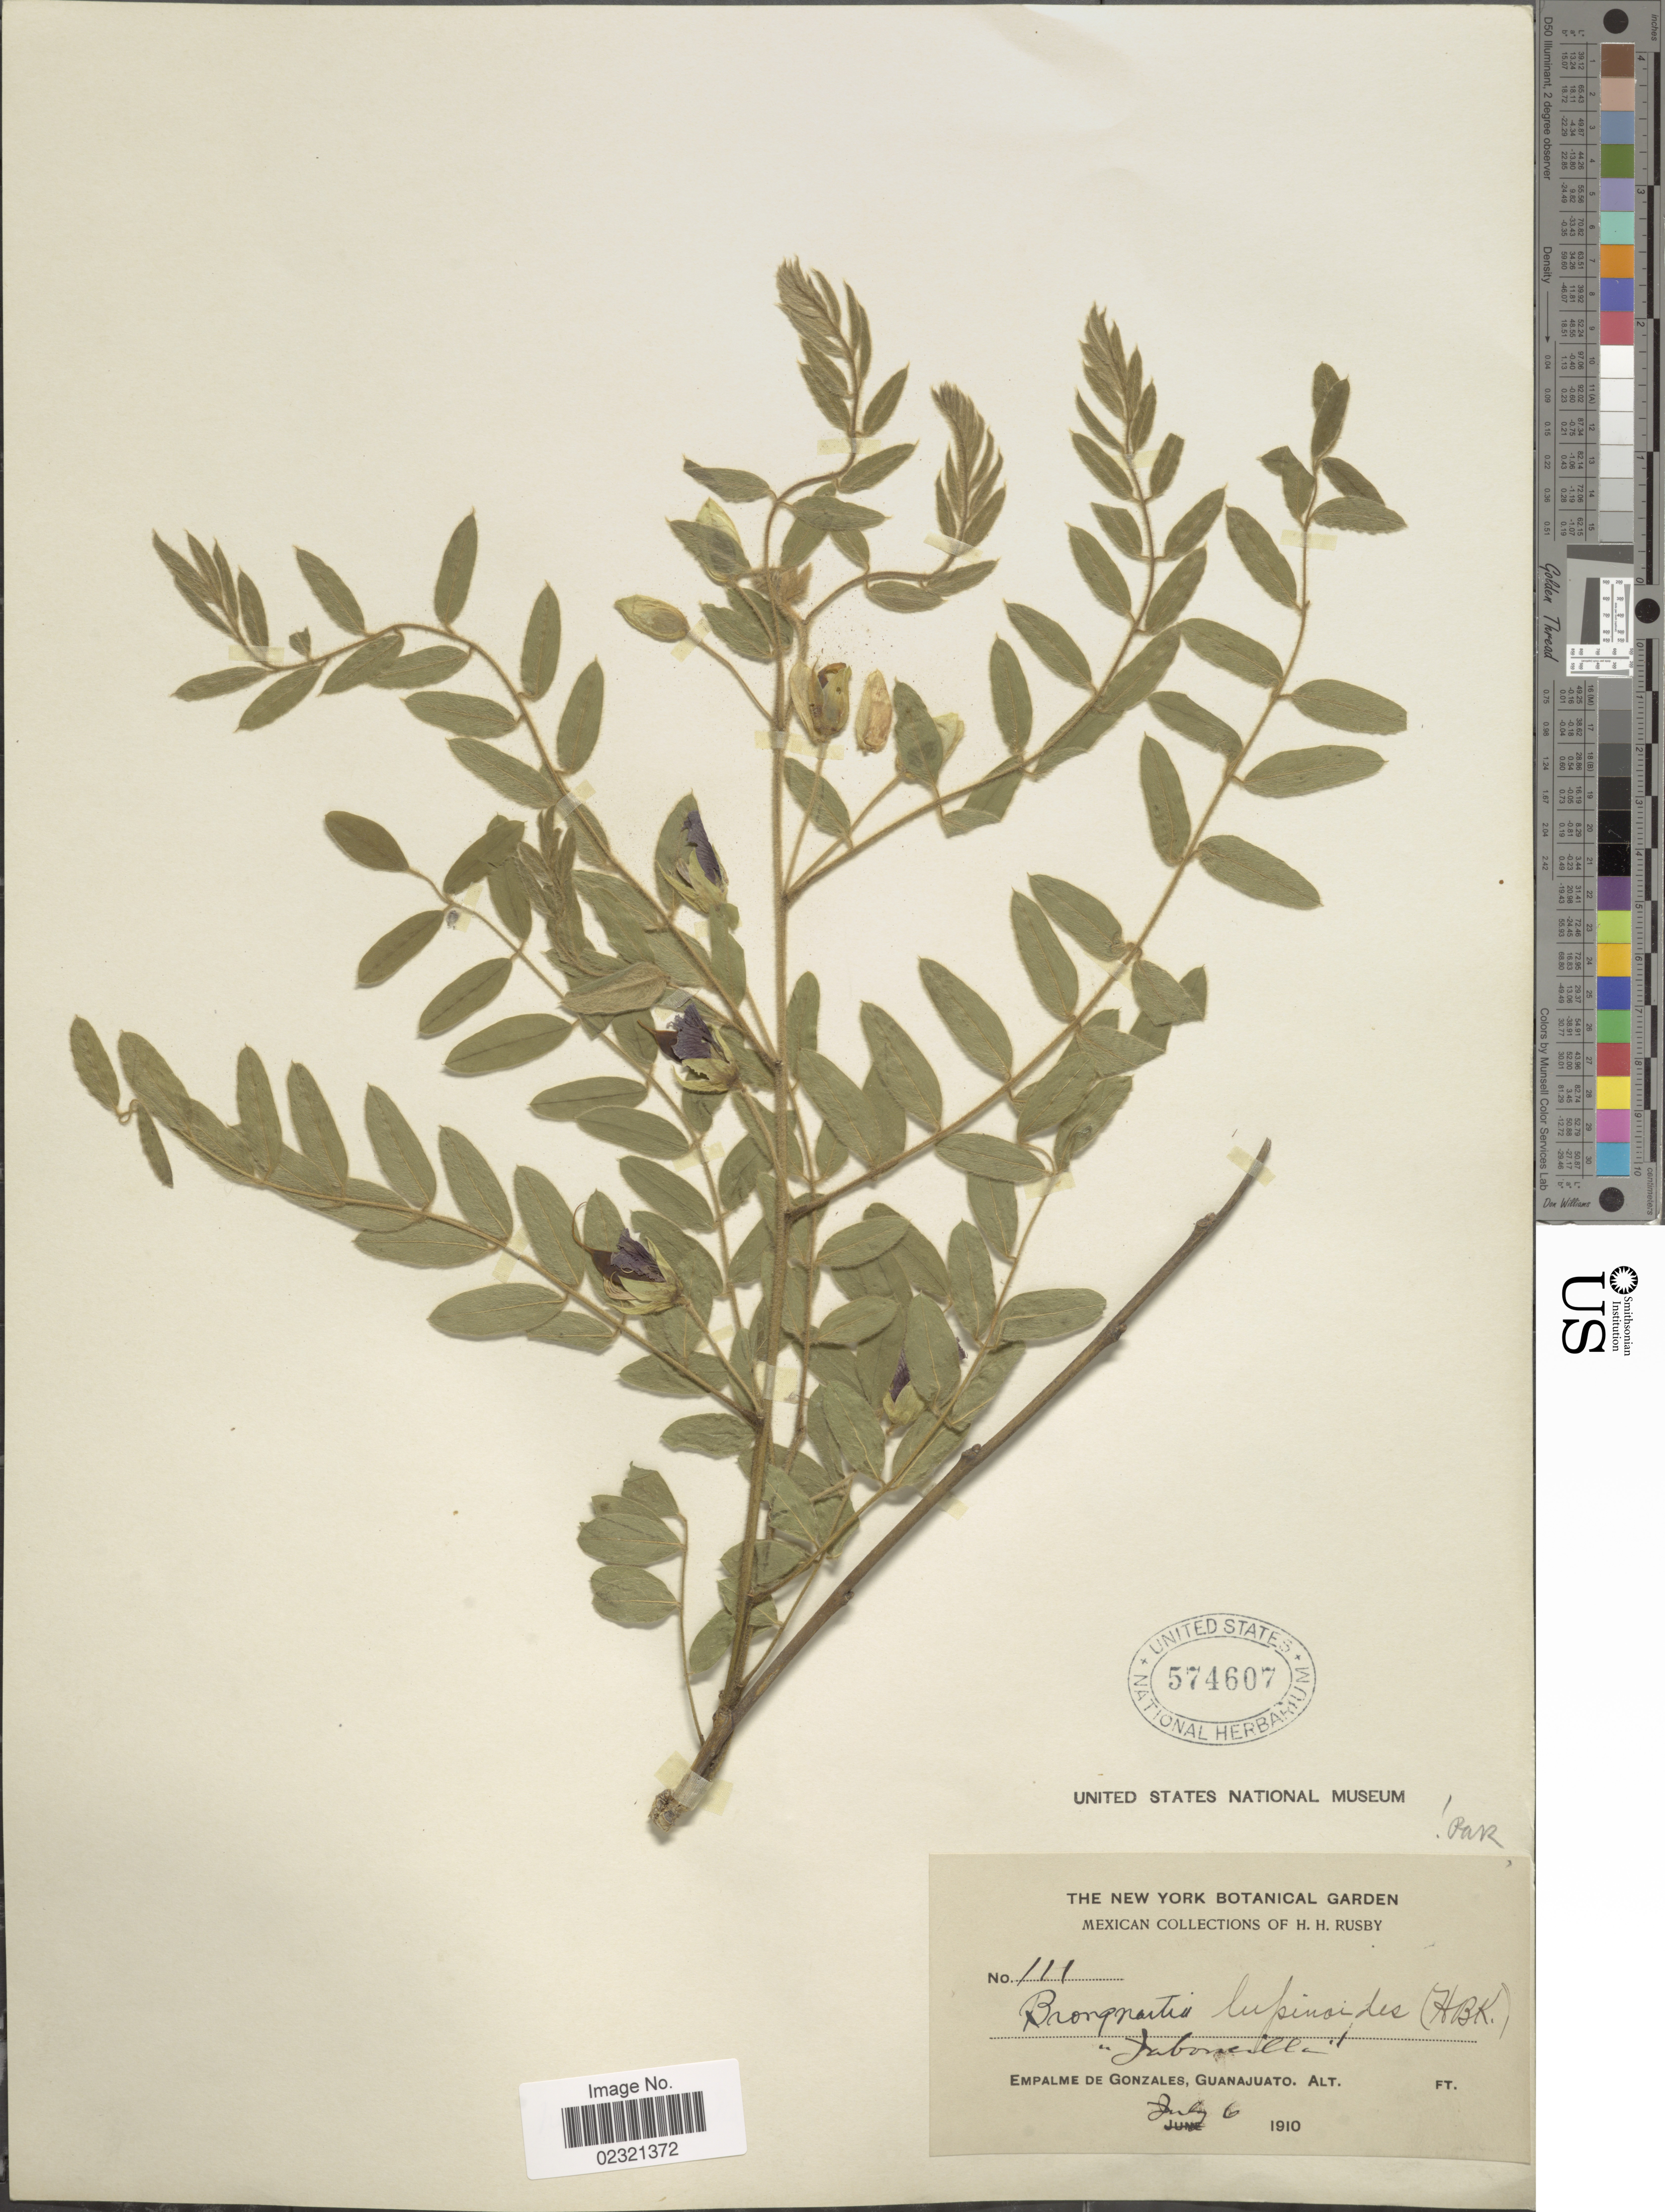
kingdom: Plantae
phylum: Tracheophyta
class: Magnoliopsida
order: Fabales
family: Fabaceae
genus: Brongniartia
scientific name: Brongniartia lupinoides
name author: (Kunth) Taub.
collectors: H. H. Rusby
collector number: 111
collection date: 1910-07-06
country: Mexico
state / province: Guanajuato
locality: Empalme de Gonzales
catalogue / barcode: US 574607